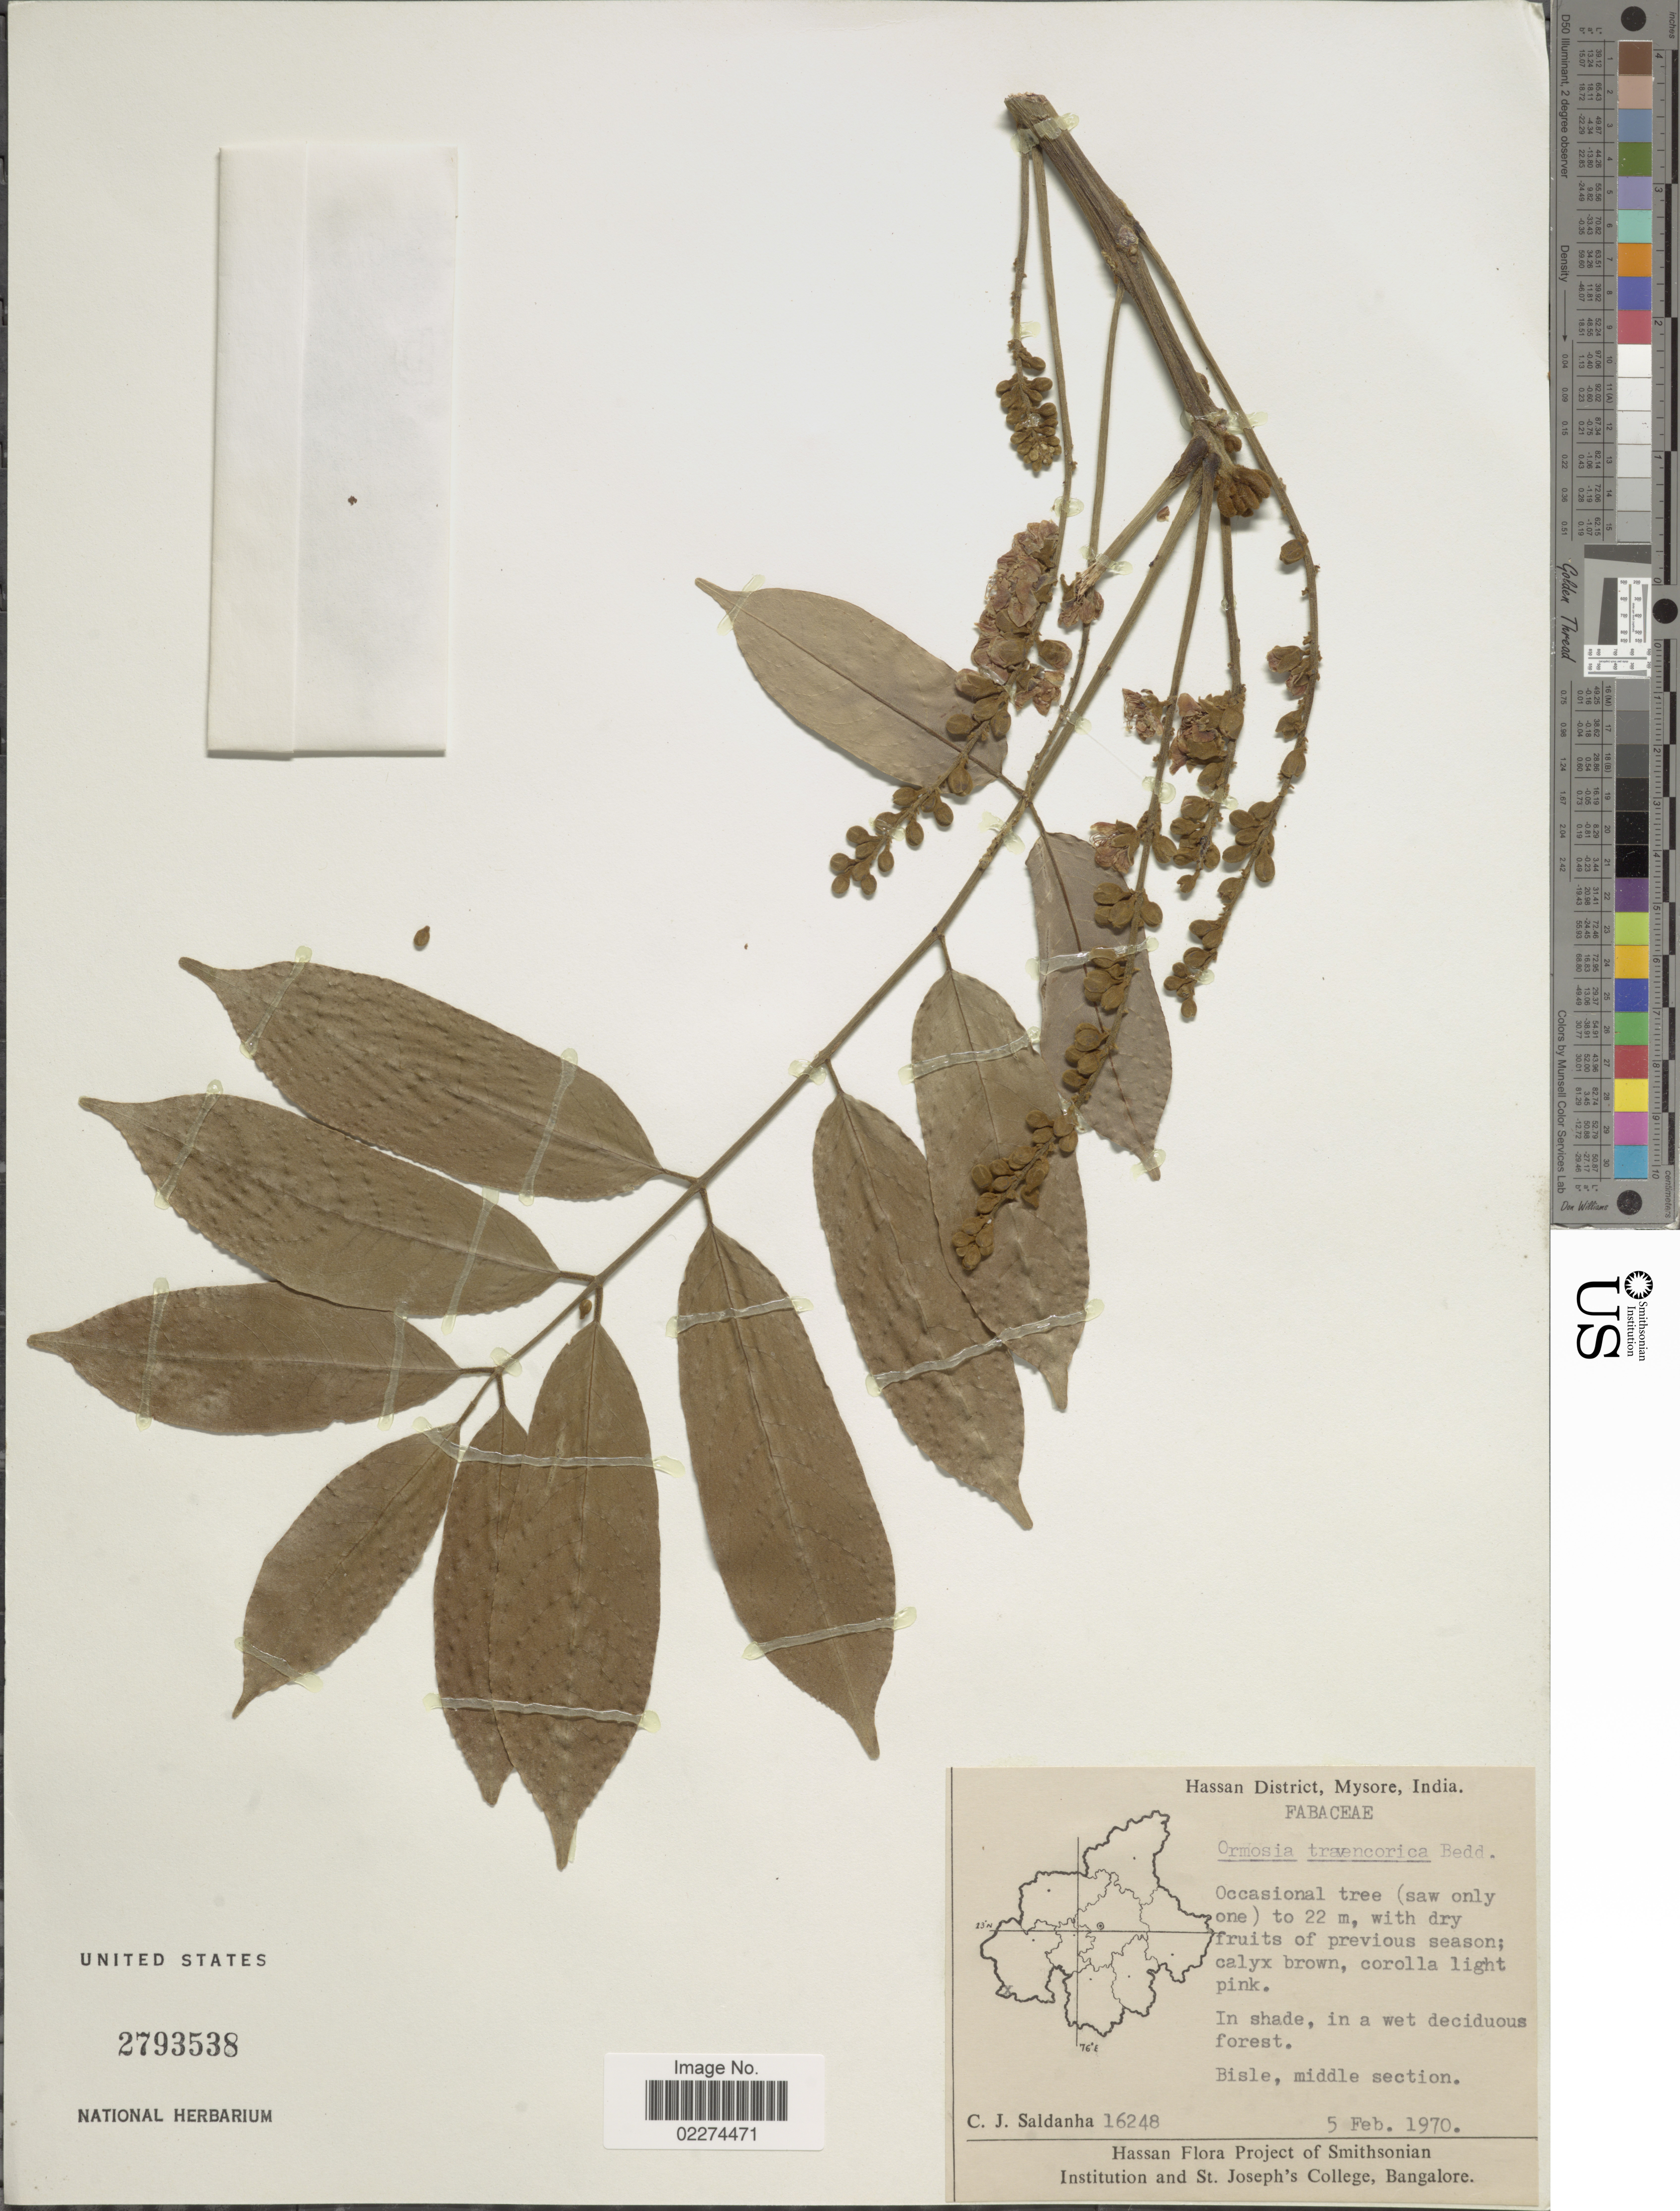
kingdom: Plantae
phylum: Tracheophyta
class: Magnoliopsida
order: Fabales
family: Fabaceae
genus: Ormosia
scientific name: Ormosia travancorica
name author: Bedd.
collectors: C. J. Saldanha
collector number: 16248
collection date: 1970-02-05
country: India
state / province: Karnataka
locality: Hassan District, Mysore, India, Bisle, middle section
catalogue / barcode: US 2793538